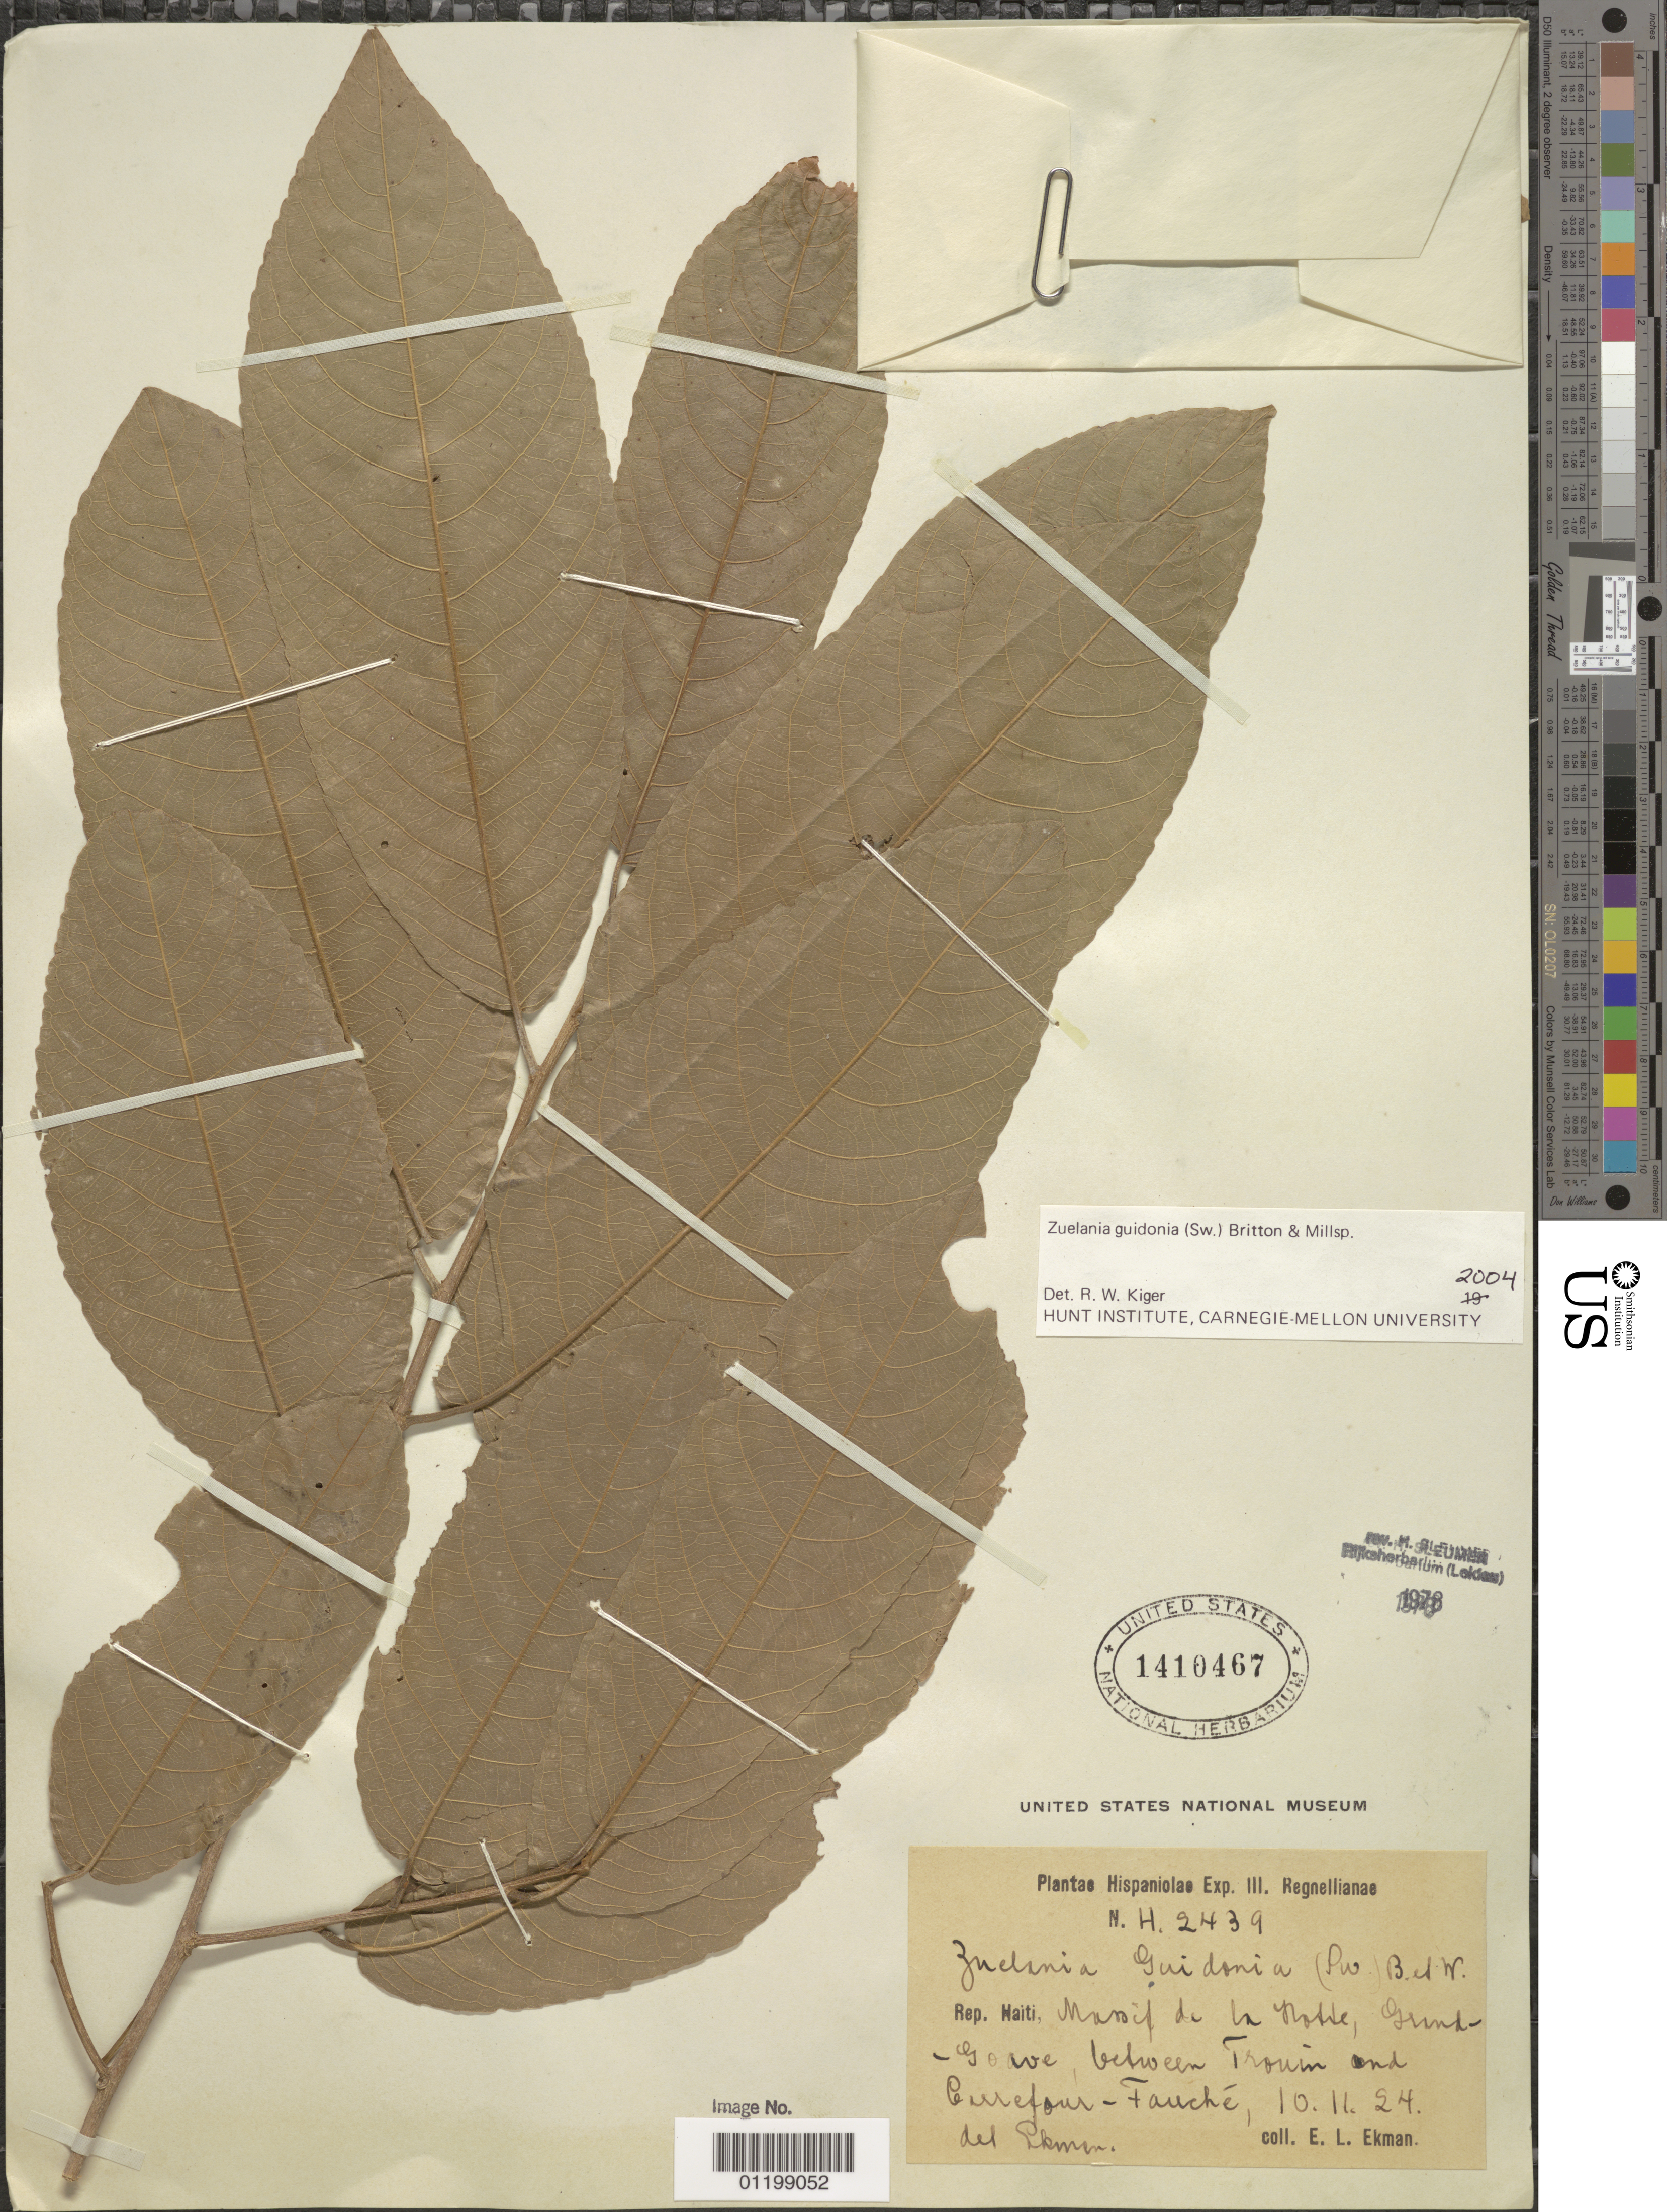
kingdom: Plantae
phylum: Tracheophyta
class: Magnoliopsida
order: Malpighiales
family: Salicaceae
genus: Casearia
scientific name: Casearia laetioides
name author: (A. Rich.) Warb.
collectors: E. L. Ekman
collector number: H. 2439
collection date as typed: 10 Nov 1924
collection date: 1924-11-10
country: Haiti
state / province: Sud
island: Hispaniola Island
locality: Massif de La Hotte, Trouin to Carrefour-Fauche.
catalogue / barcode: US 1410467